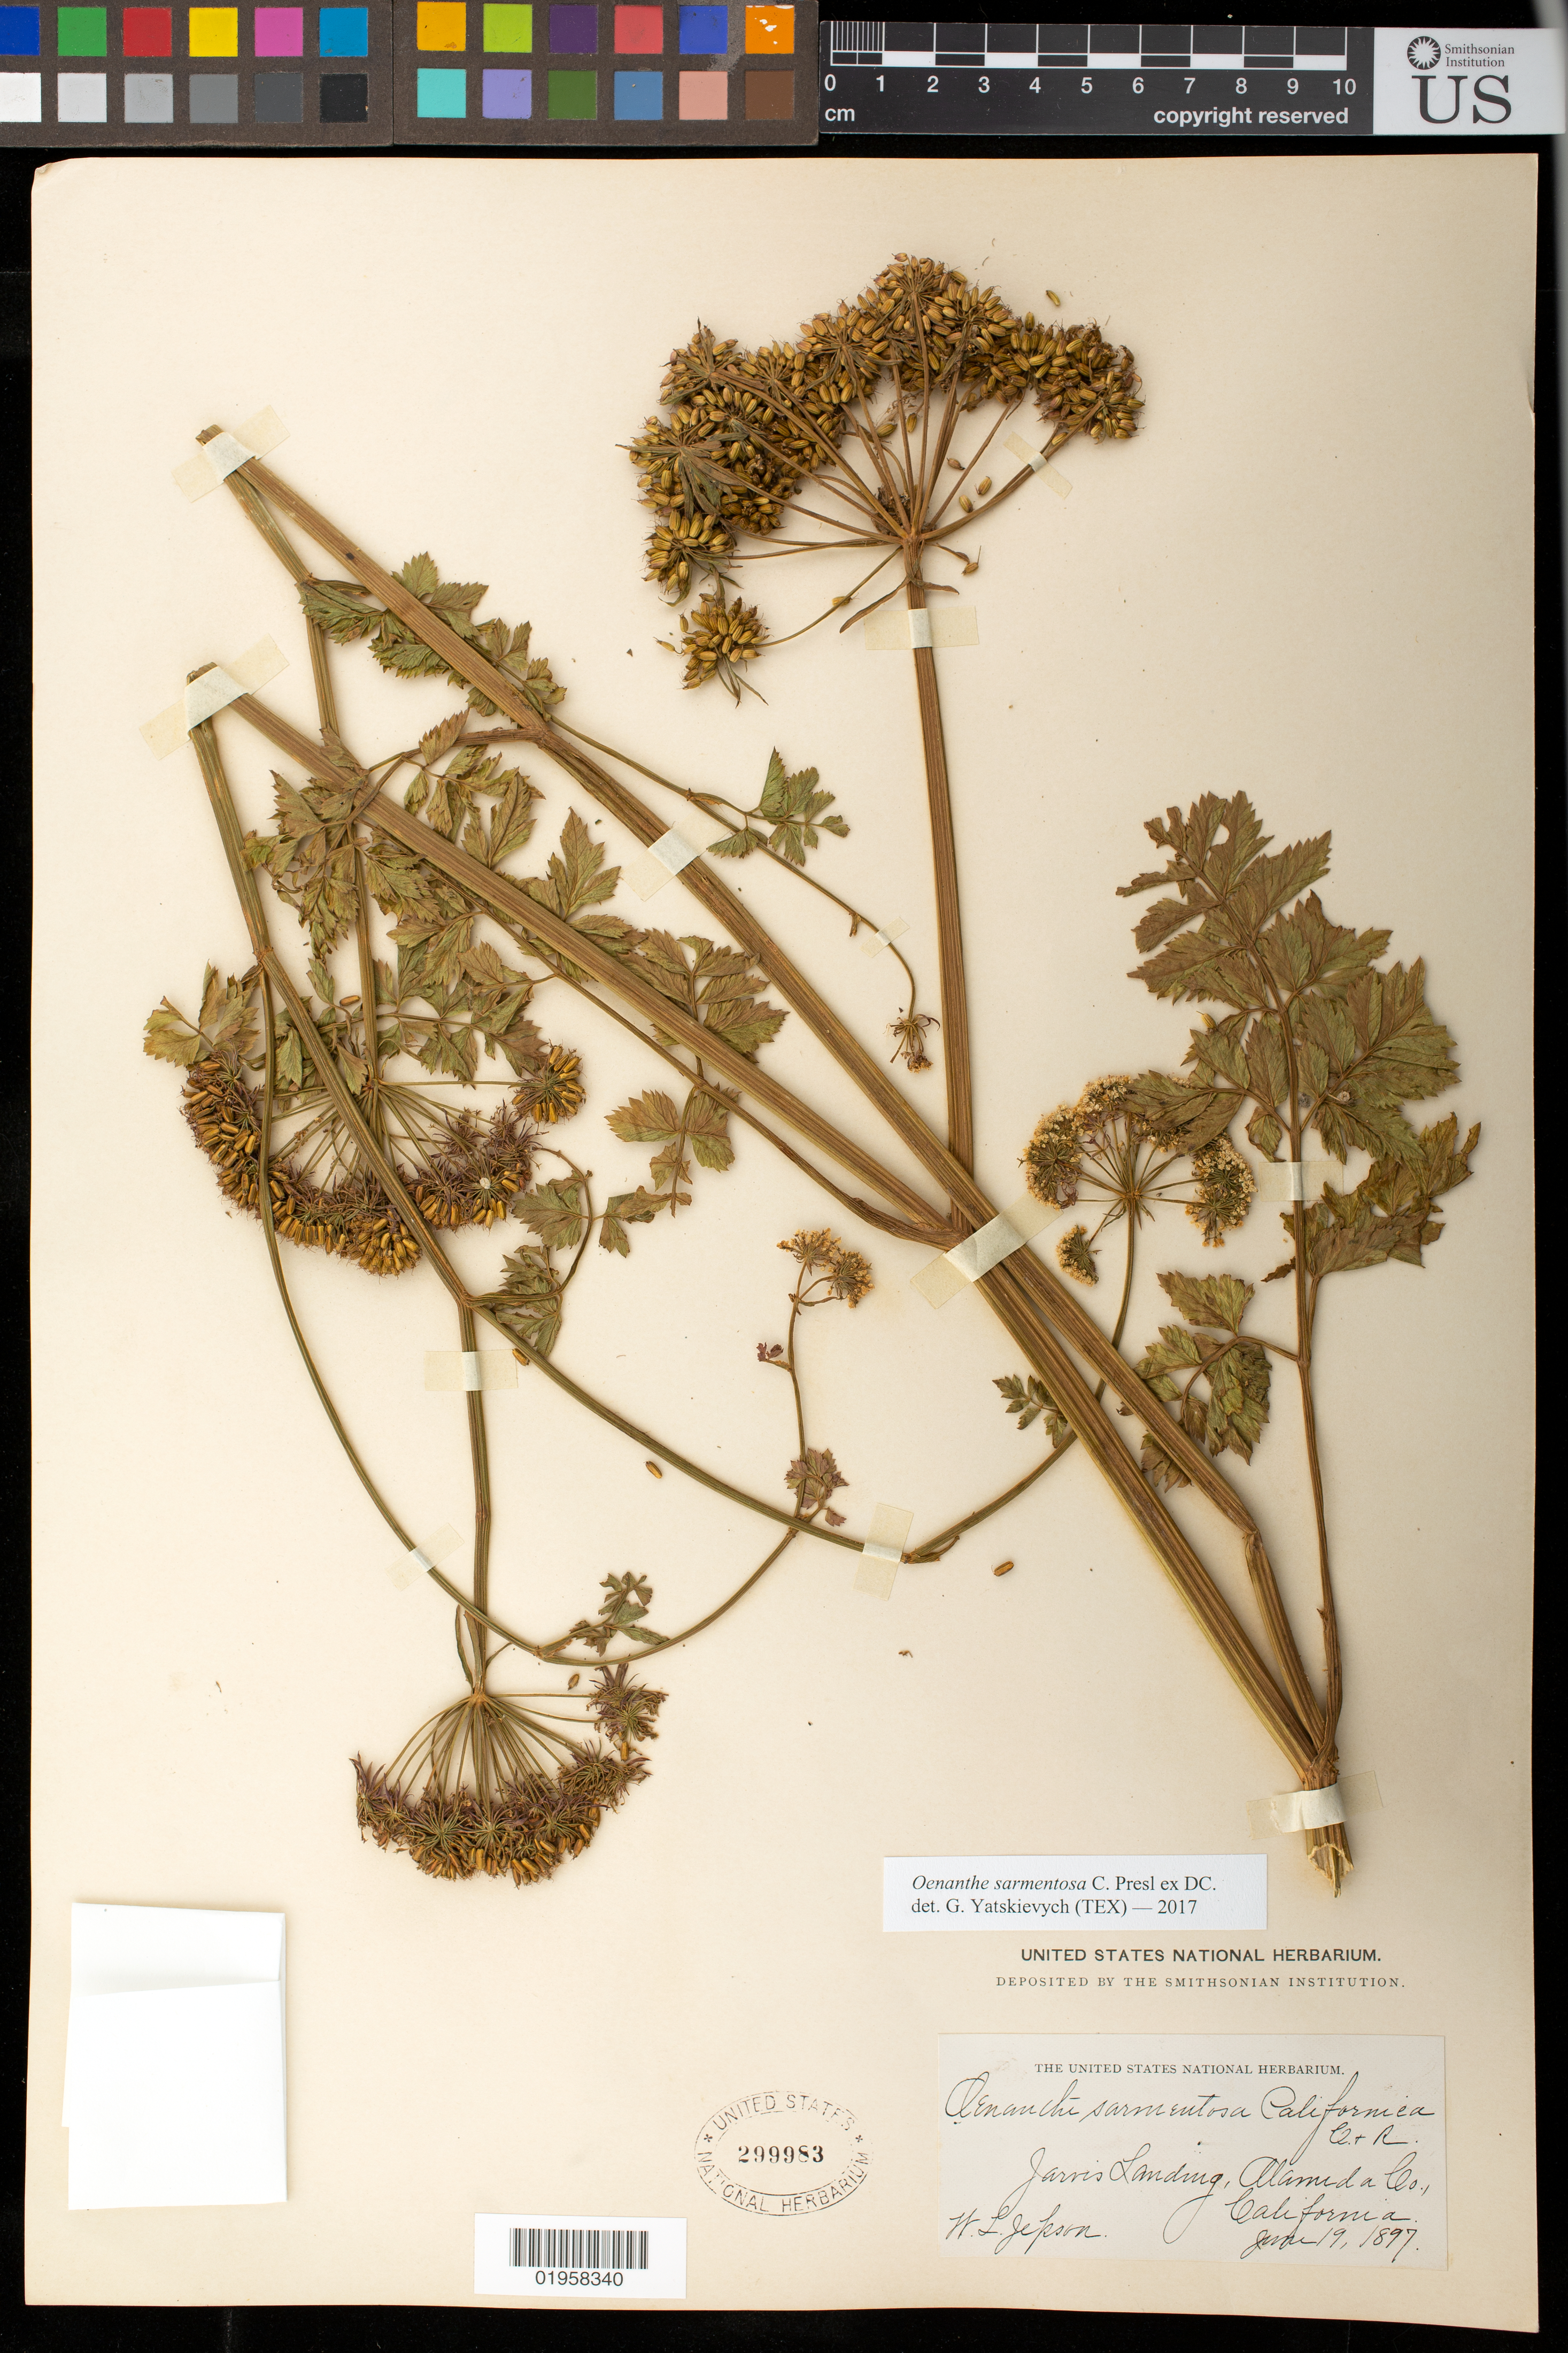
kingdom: Plantae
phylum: Tracheophyta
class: Magnoliopsida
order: Apiales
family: Apiaceae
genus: Oenanthe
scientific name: Oenanthe sarmentosa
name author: C. Presl ex DC.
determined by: Yatskievych, G. A.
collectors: W. L. Jepson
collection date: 1897-06-19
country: United States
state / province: California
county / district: Alameda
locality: Jarvis Landing, Alameda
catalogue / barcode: US 299983